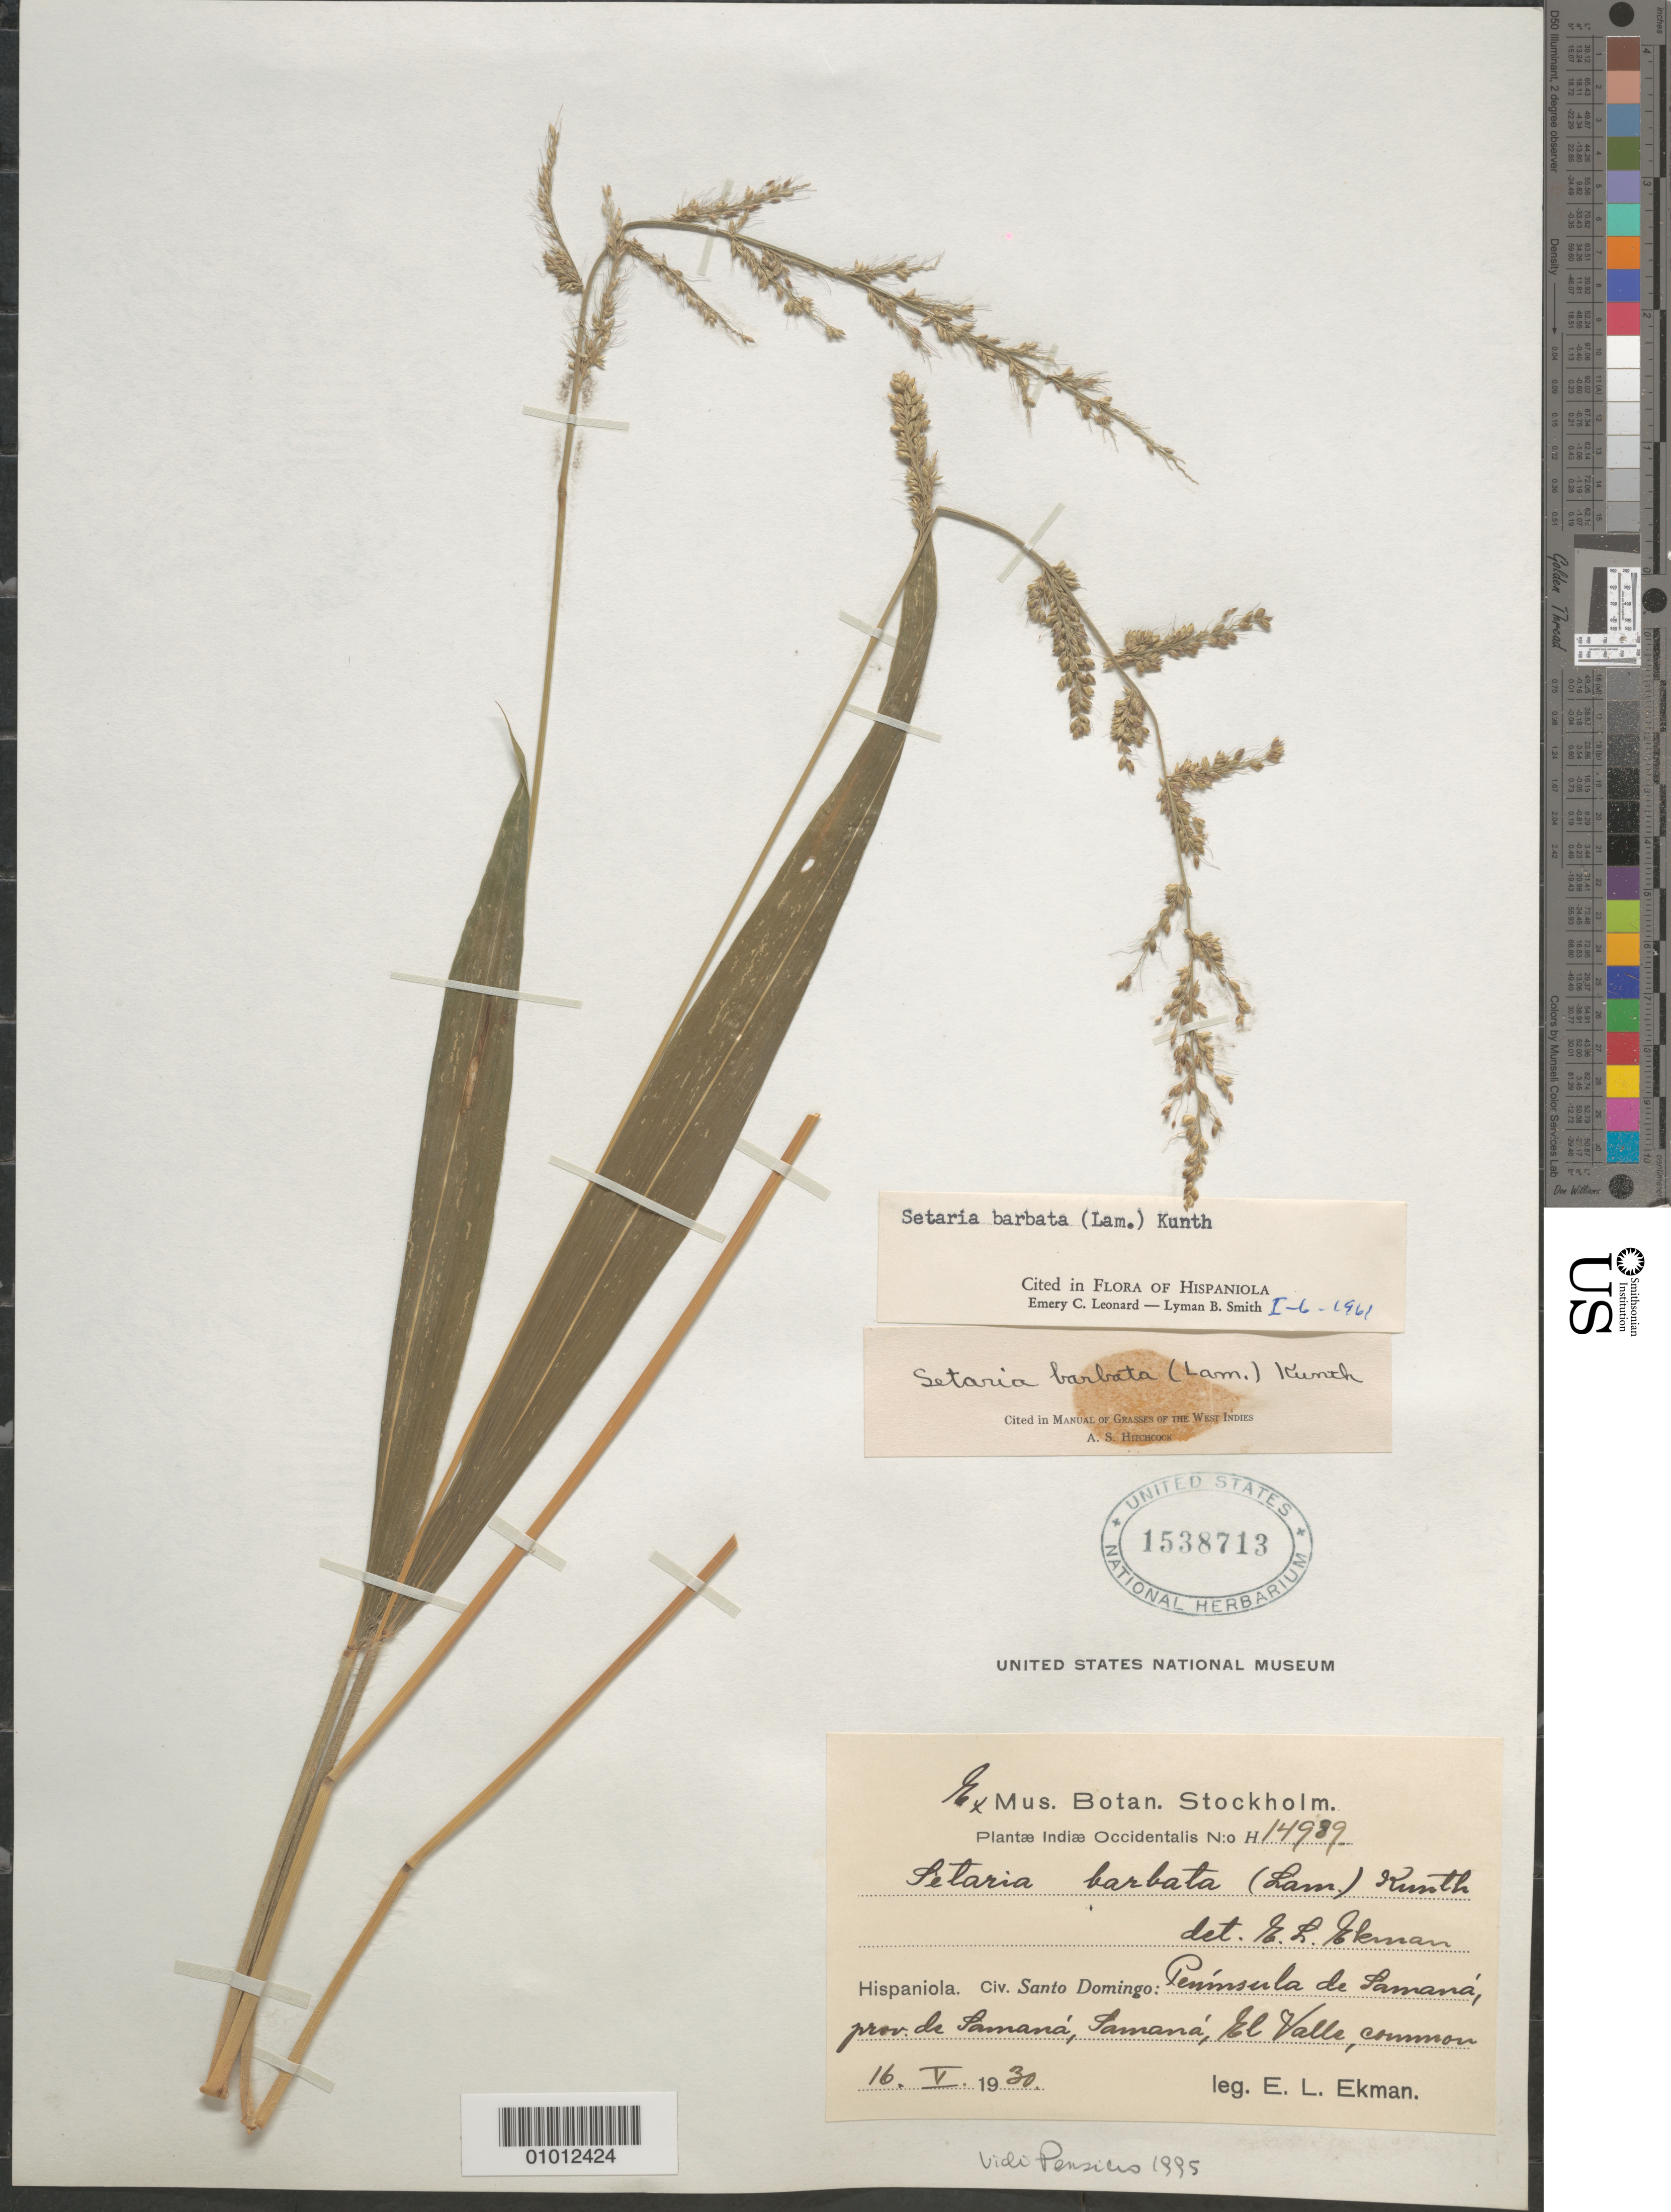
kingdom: Plantae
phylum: Tracheophyta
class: Liliopsida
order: Poales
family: Poaceae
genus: Setaria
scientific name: Setaria barbata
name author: (Lam.) Kunth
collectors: E. L. Ekman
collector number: H 14989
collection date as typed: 16 May 1930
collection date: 1930-05-16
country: Dominican Republic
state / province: Distrito Nacional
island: Hispaniola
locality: Peninsula de Samana, prov. de Samana, El Valle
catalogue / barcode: US 1538713